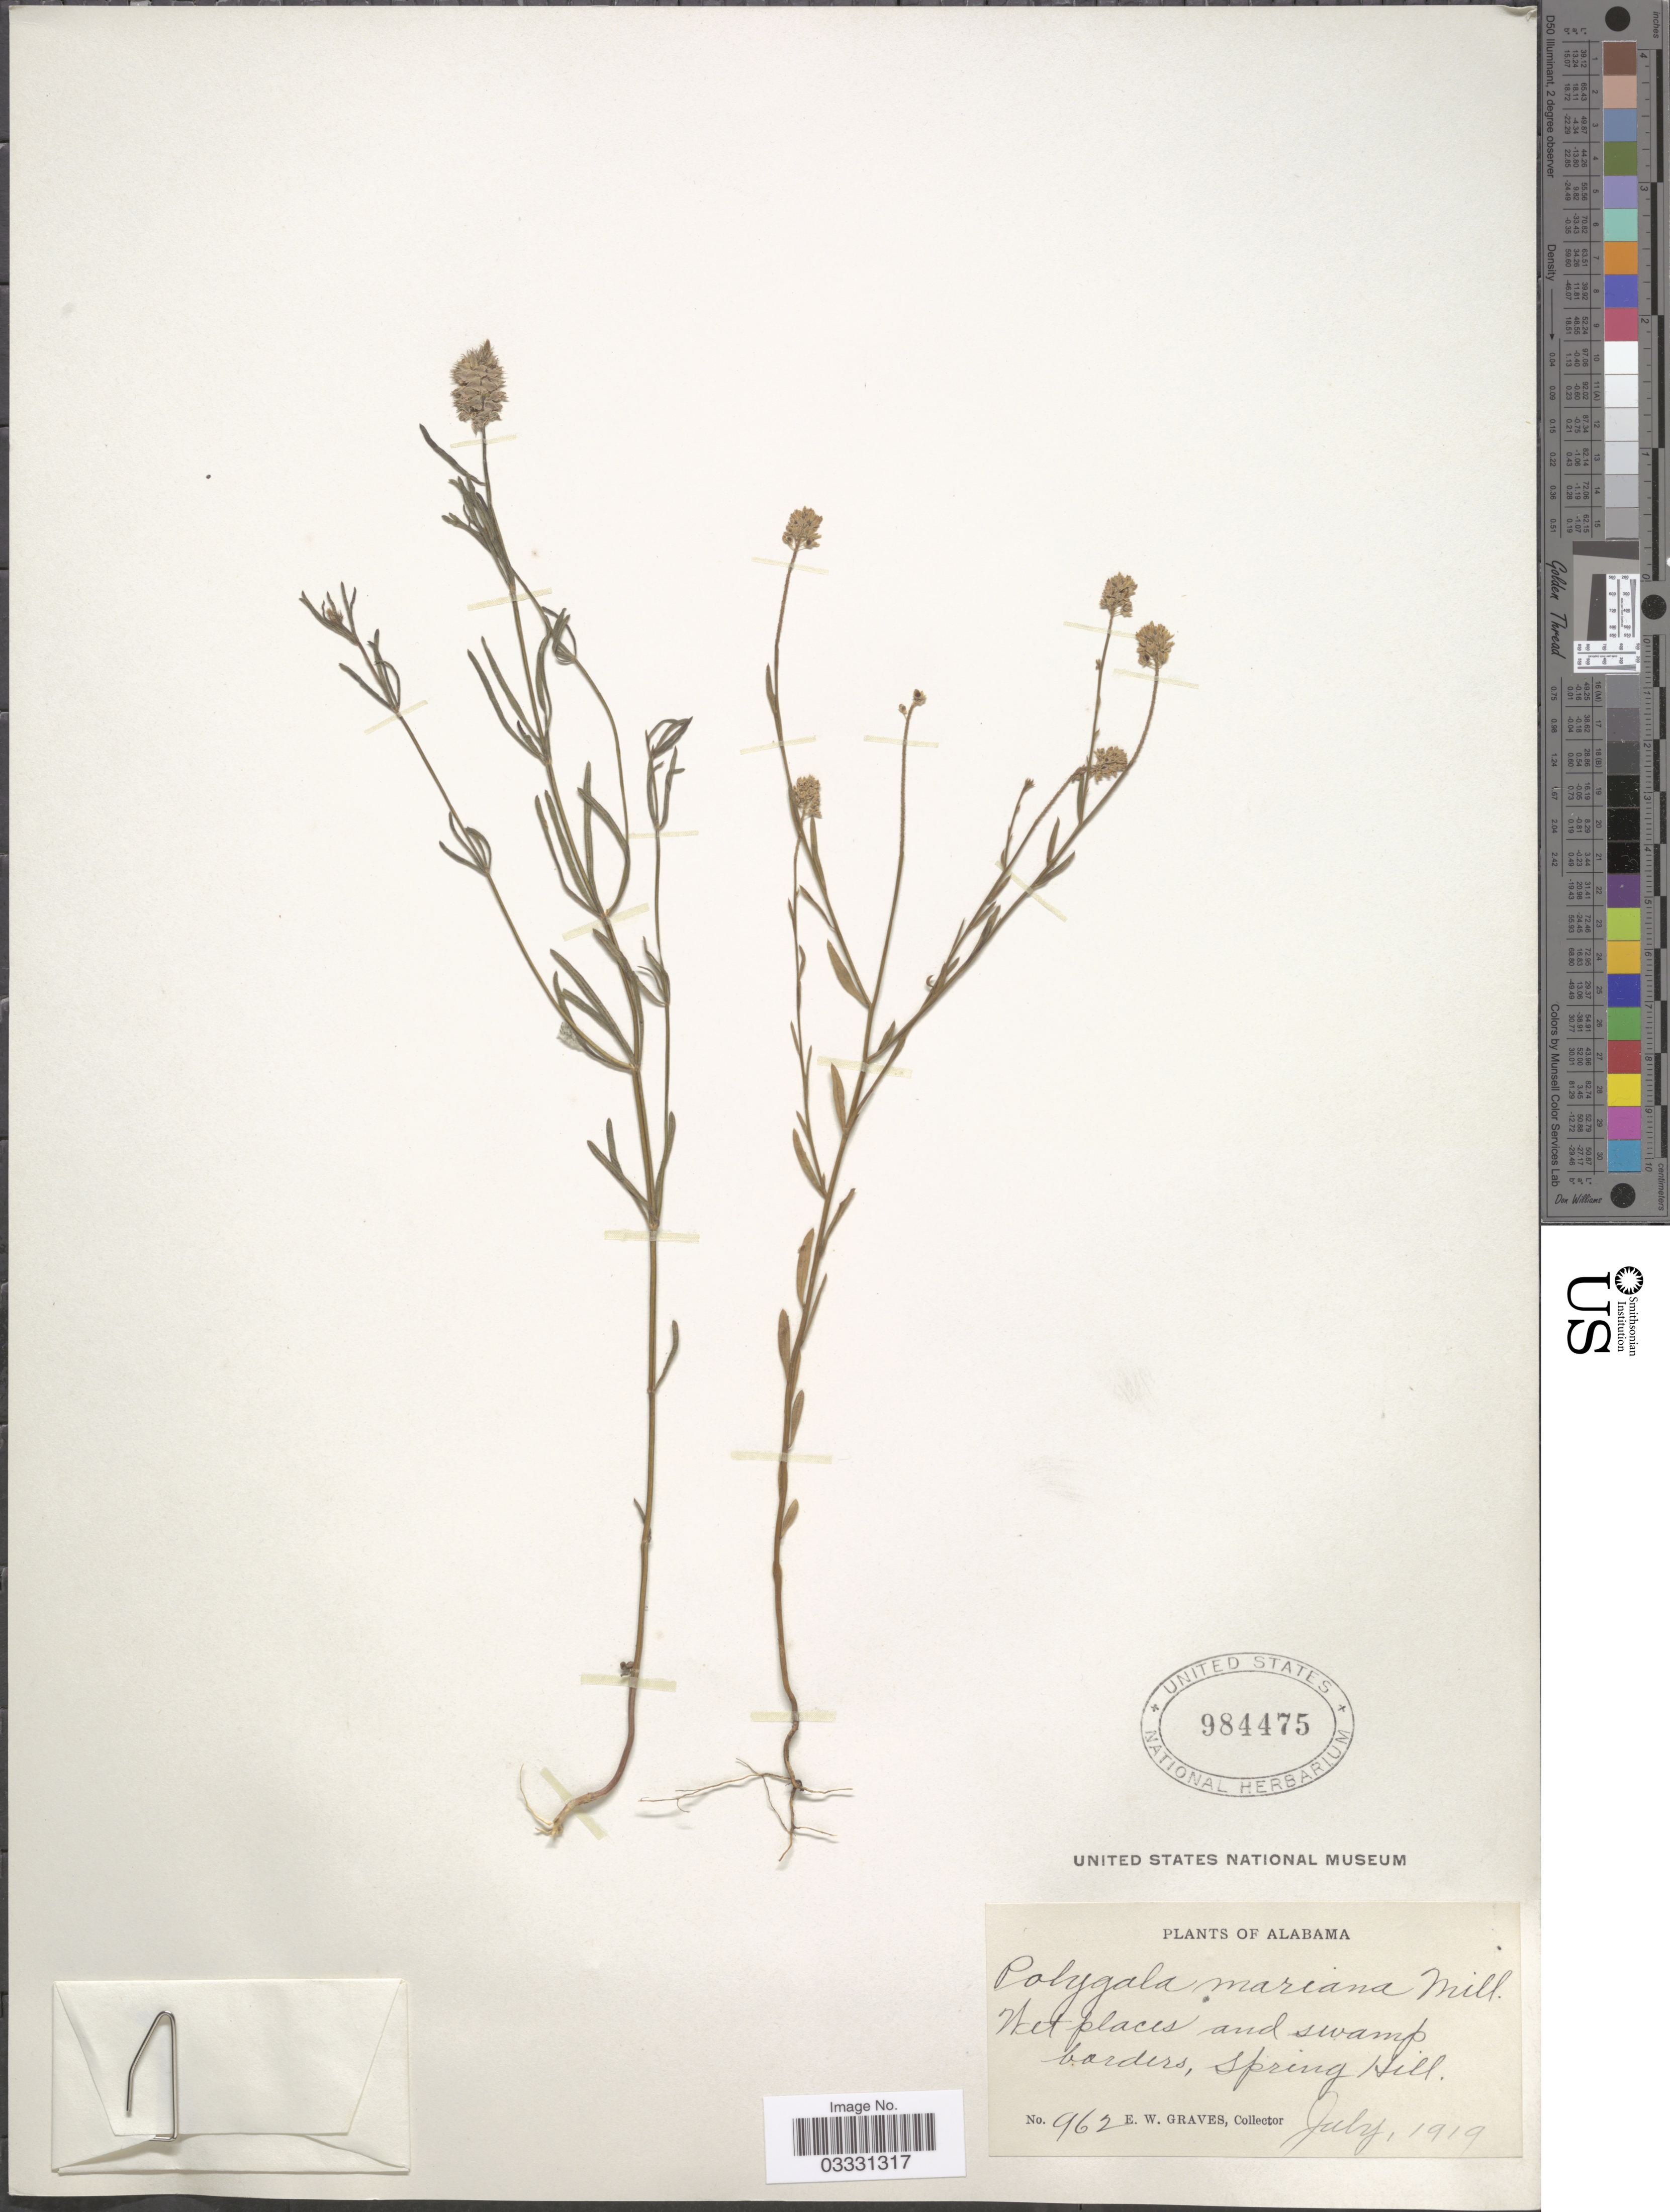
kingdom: Plantae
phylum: Tracheophyta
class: Magnoliopsida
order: Fabales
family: Polygalaceae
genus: Polygala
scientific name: Polygala mariana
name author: Mill.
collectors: E. Graves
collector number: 962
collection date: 1919-07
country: United States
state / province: Alabama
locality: Spring Hill.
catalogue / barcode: US 984475